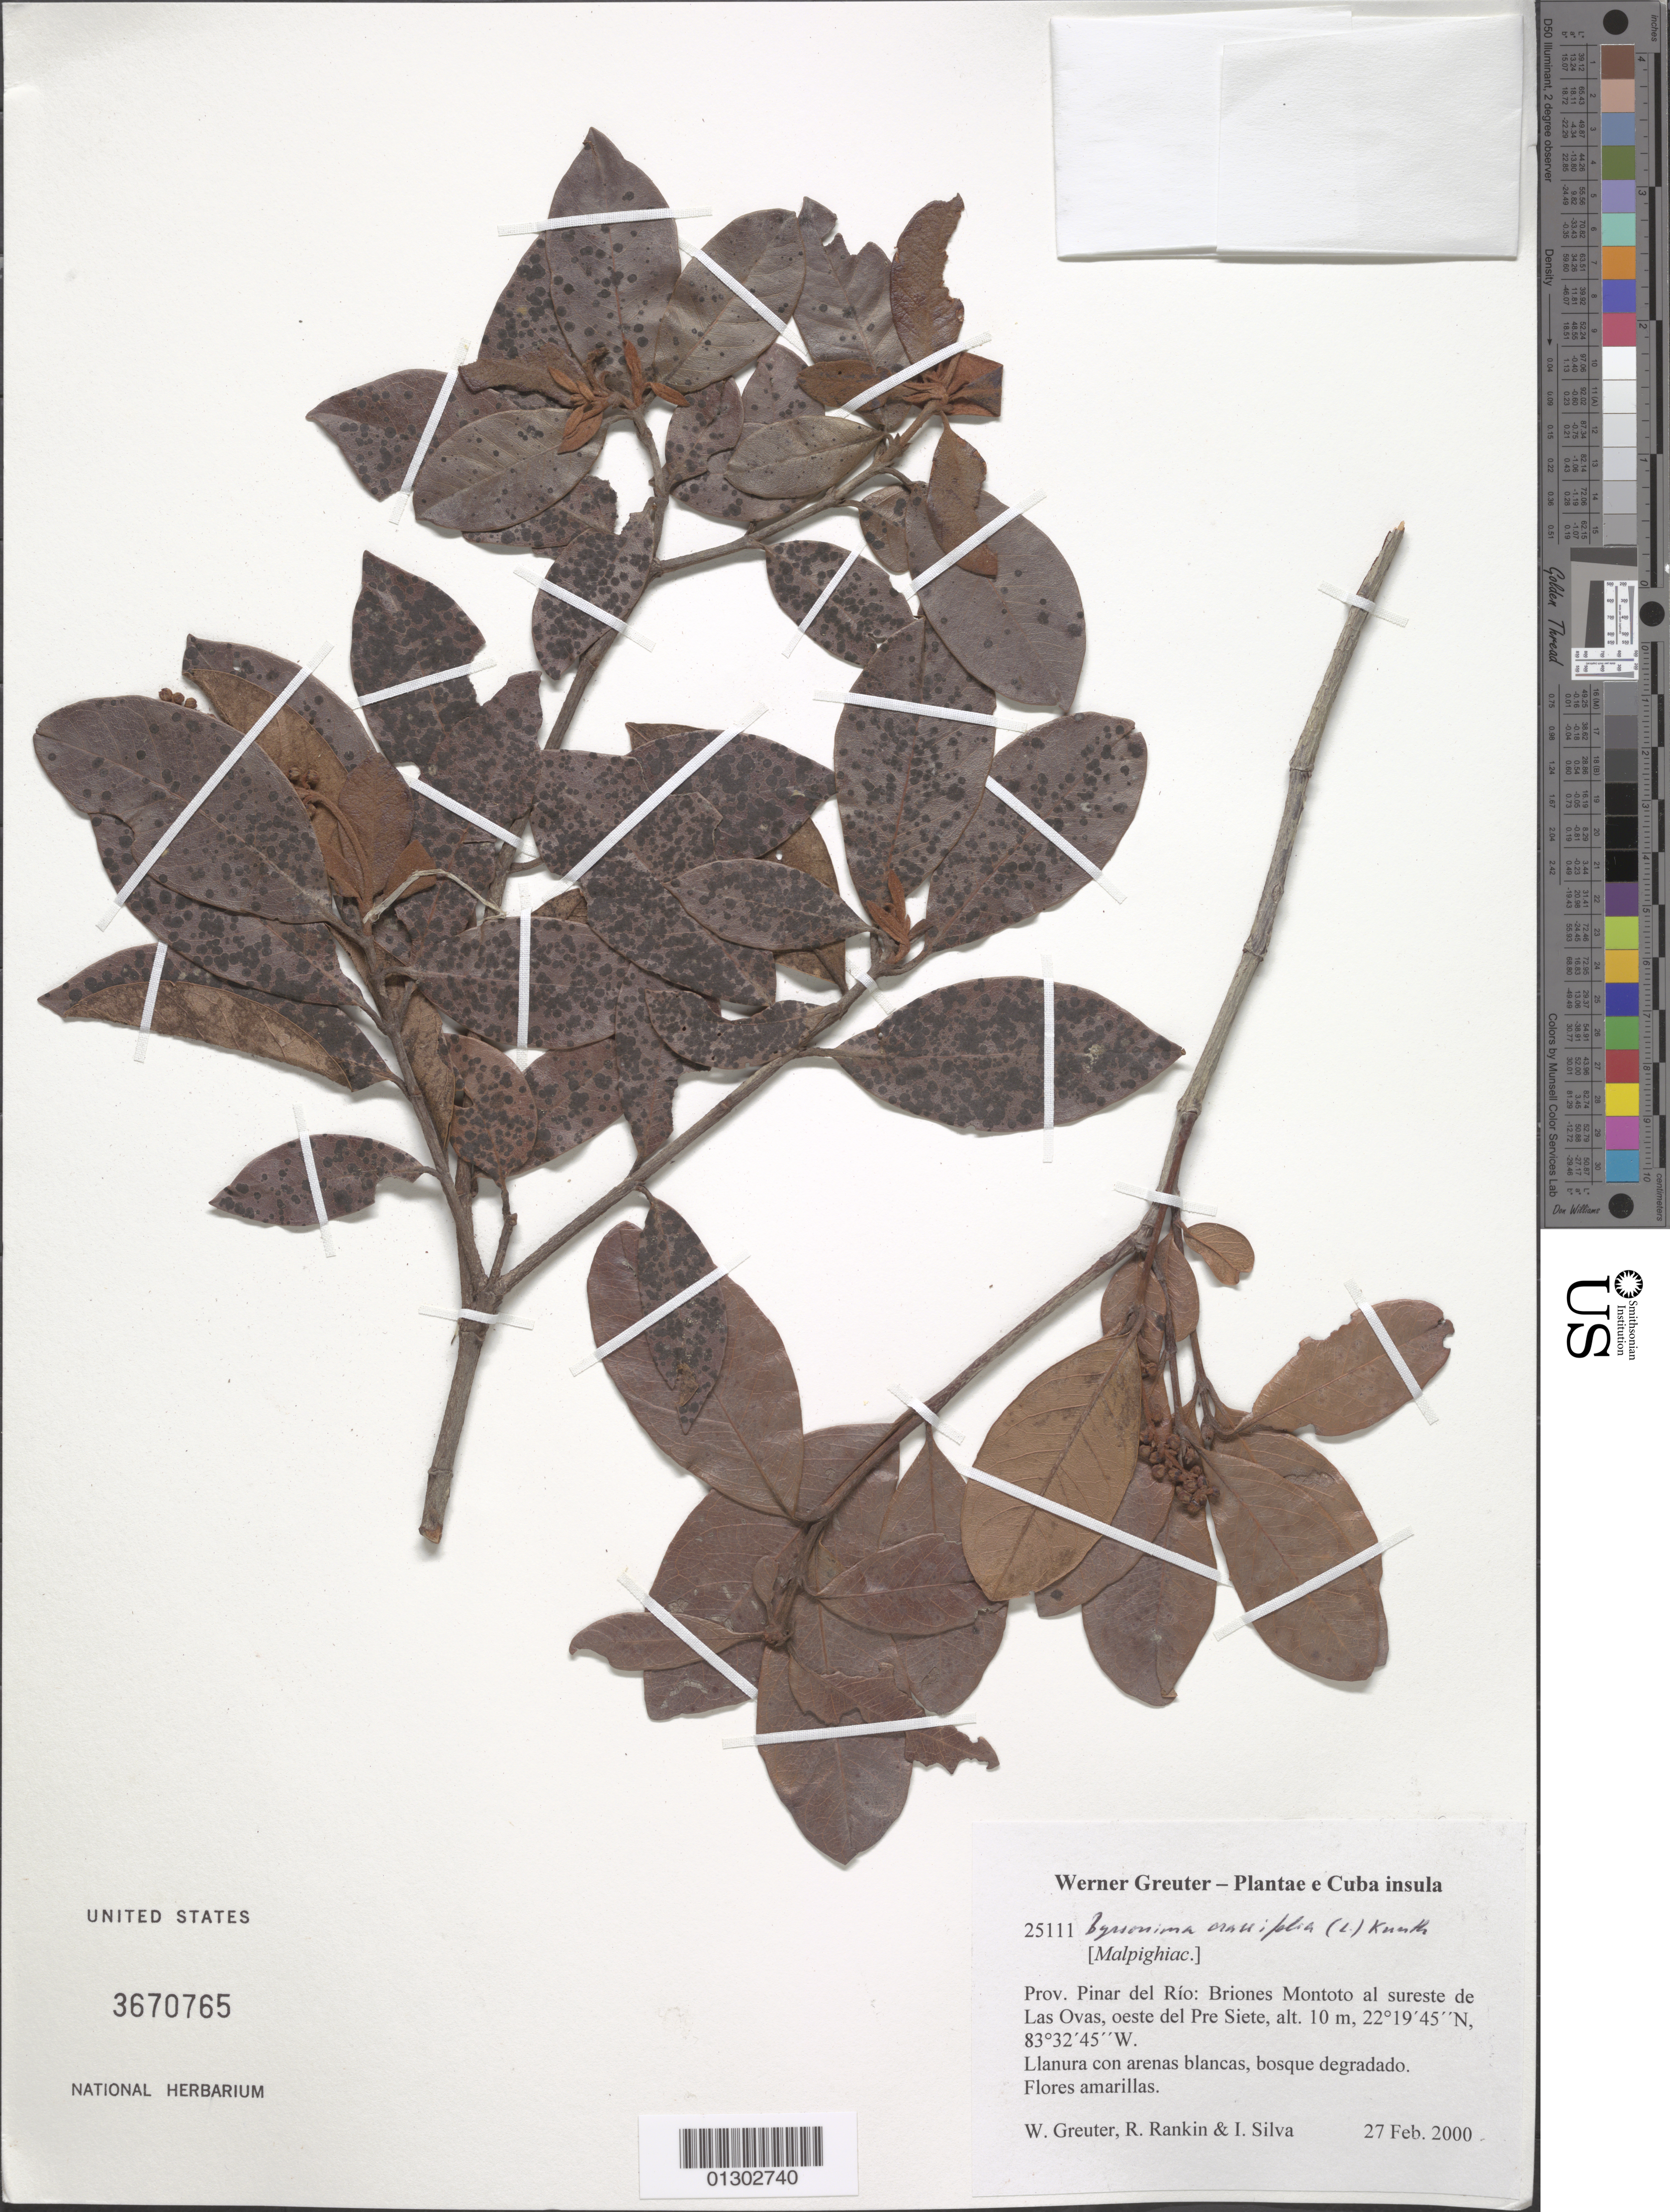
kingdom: Plantae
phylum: Tracheophyta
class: Magnoliopsida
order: Malpighiales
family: Malpighiaceae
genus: Byrsonima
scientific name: Byrsonima crassifolia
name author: (L.) Kunth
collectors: W. R. Greuter, R. Rankin Rodriguez & I. Silva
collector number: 25111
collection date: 2000-02-27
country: Cuba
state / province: Pinar del Rio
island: Cuba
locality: Briones Montoto al sureste de Las Ovas, oeste de Pre Siete.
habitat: Llanura con arenas blancas, bosque degradado.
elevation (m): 10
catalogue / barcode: US 3670765